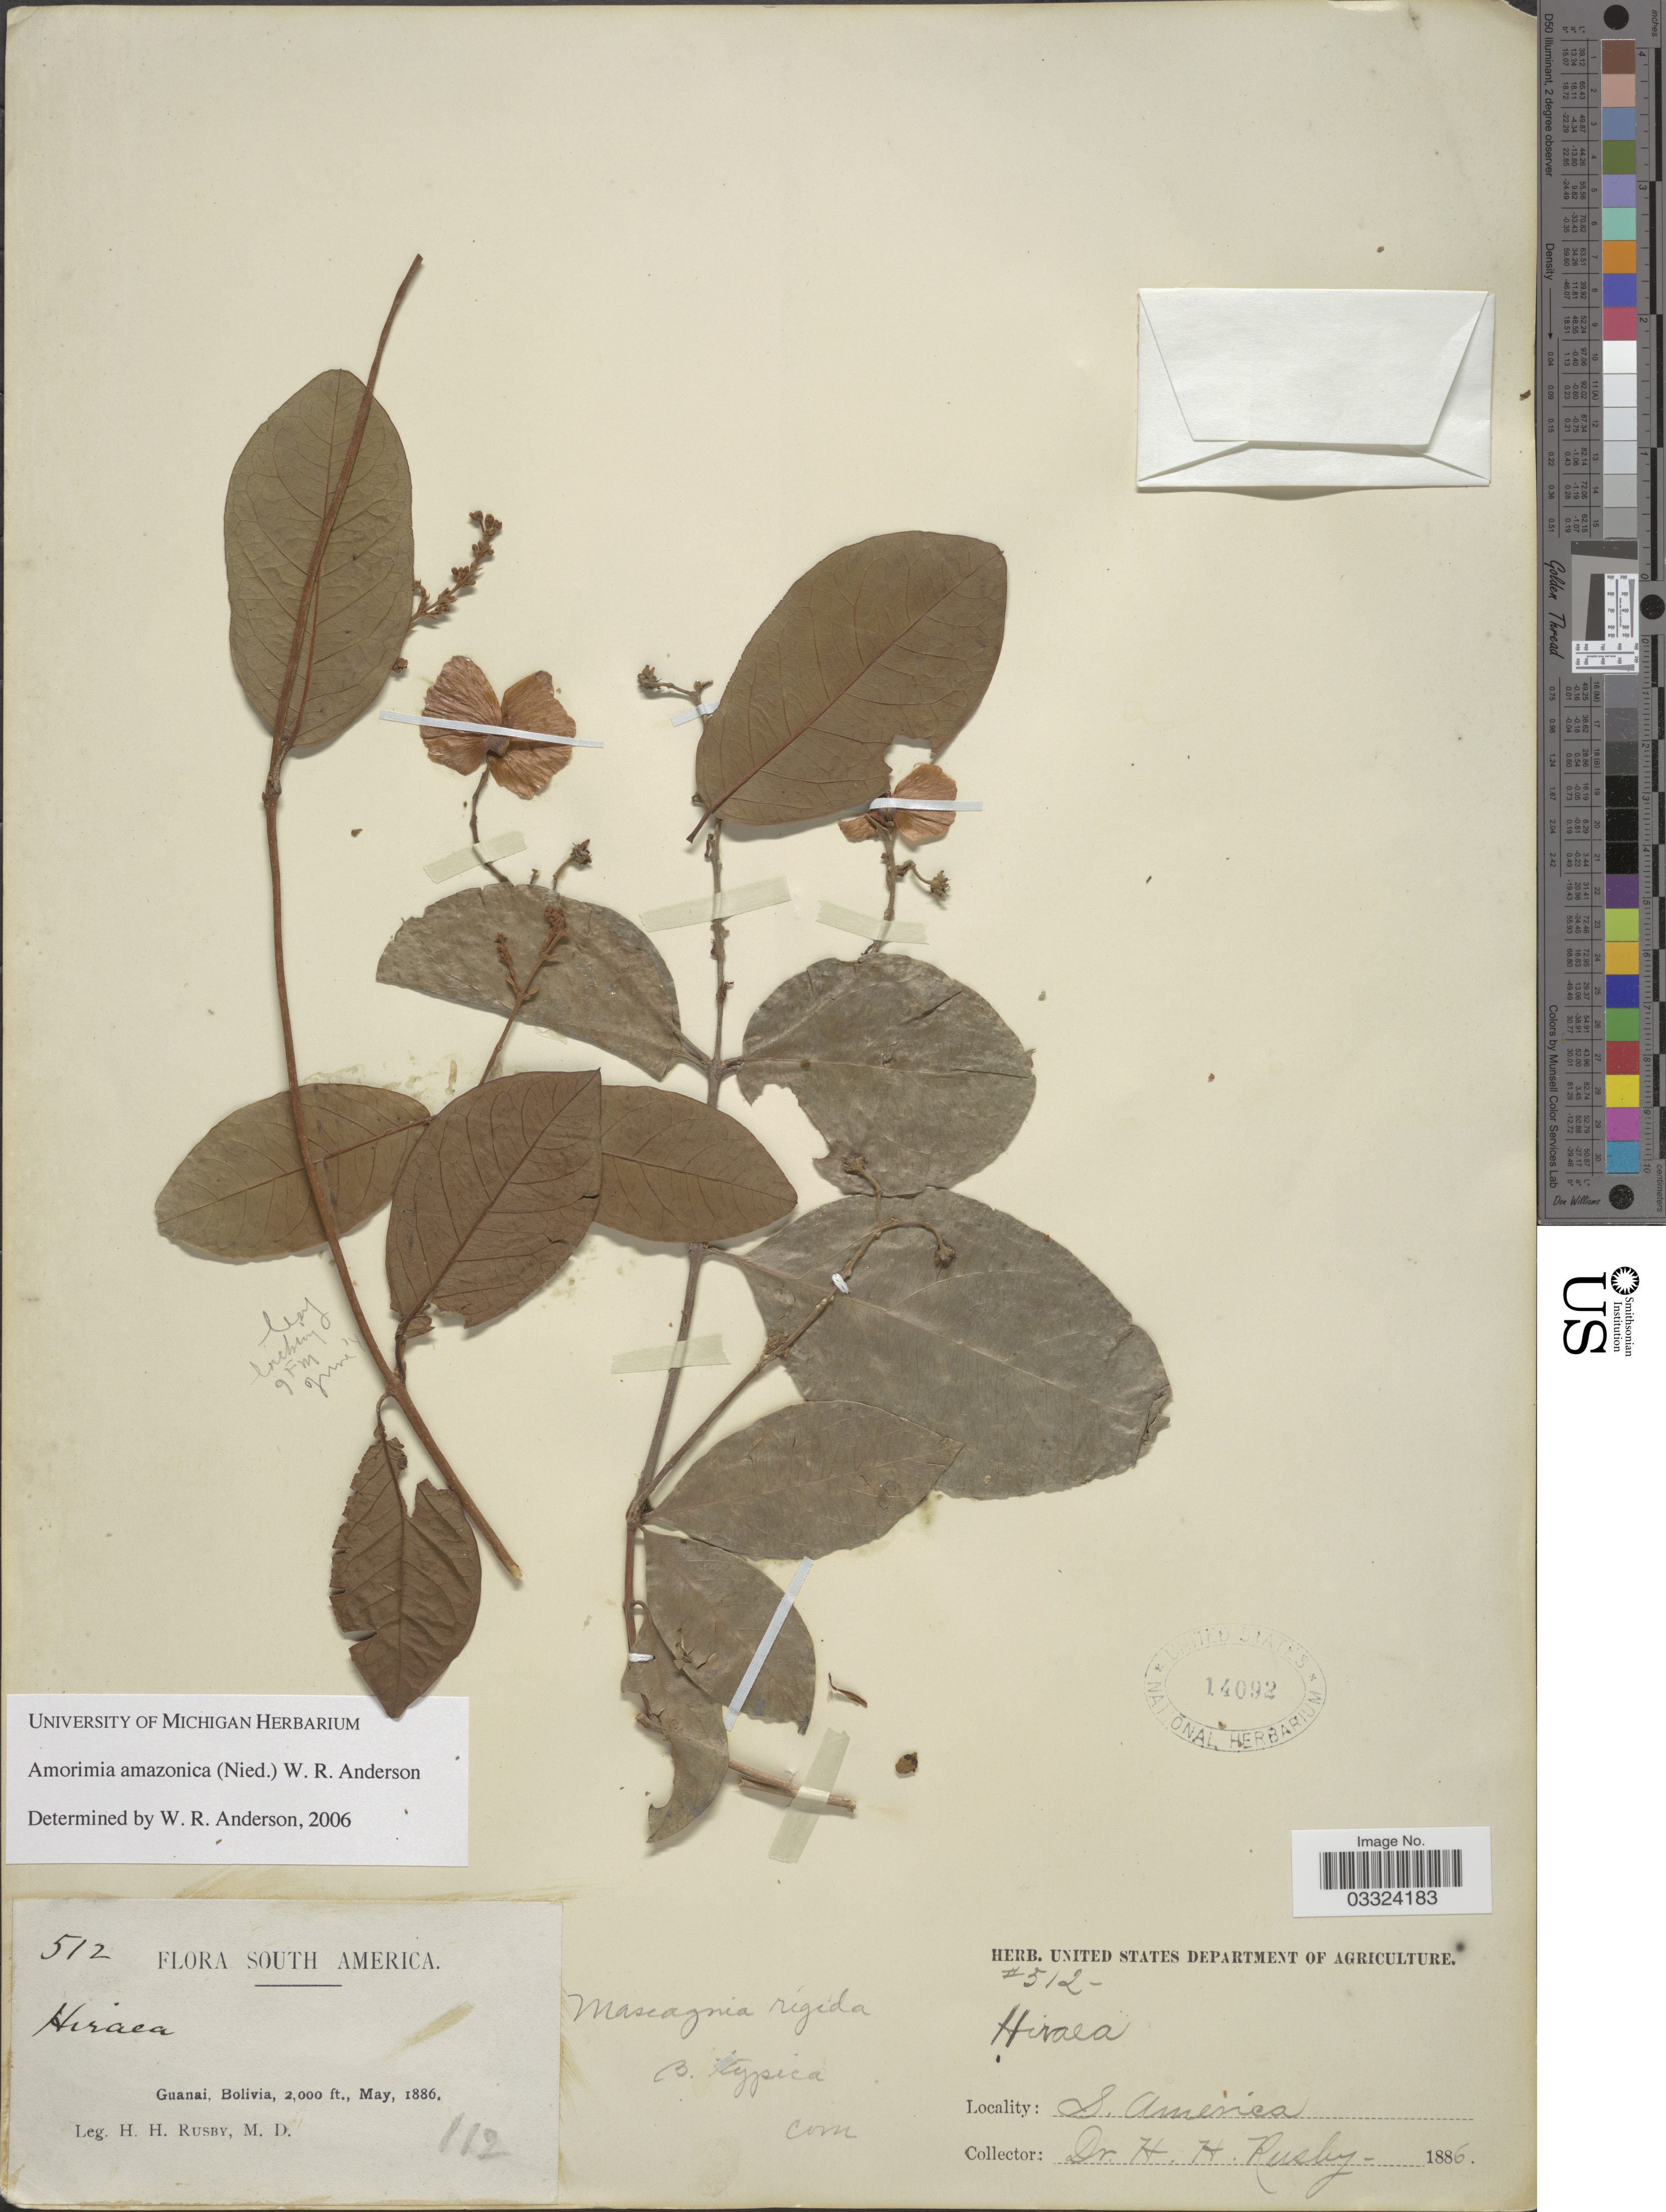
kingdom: Plantae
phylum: Tracheophyta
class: Magnoliopsida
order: Malpighiales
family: Malpighiaceae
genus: Amorimia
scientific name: Amorimia amazonica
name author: (Nied.) W.R. Anderson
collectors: H. H. Rusby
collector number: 512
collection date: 1886-05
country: Bolivia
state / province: La Páz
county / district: Larecaja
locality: Guanay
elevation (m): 610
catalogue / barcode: US 14092